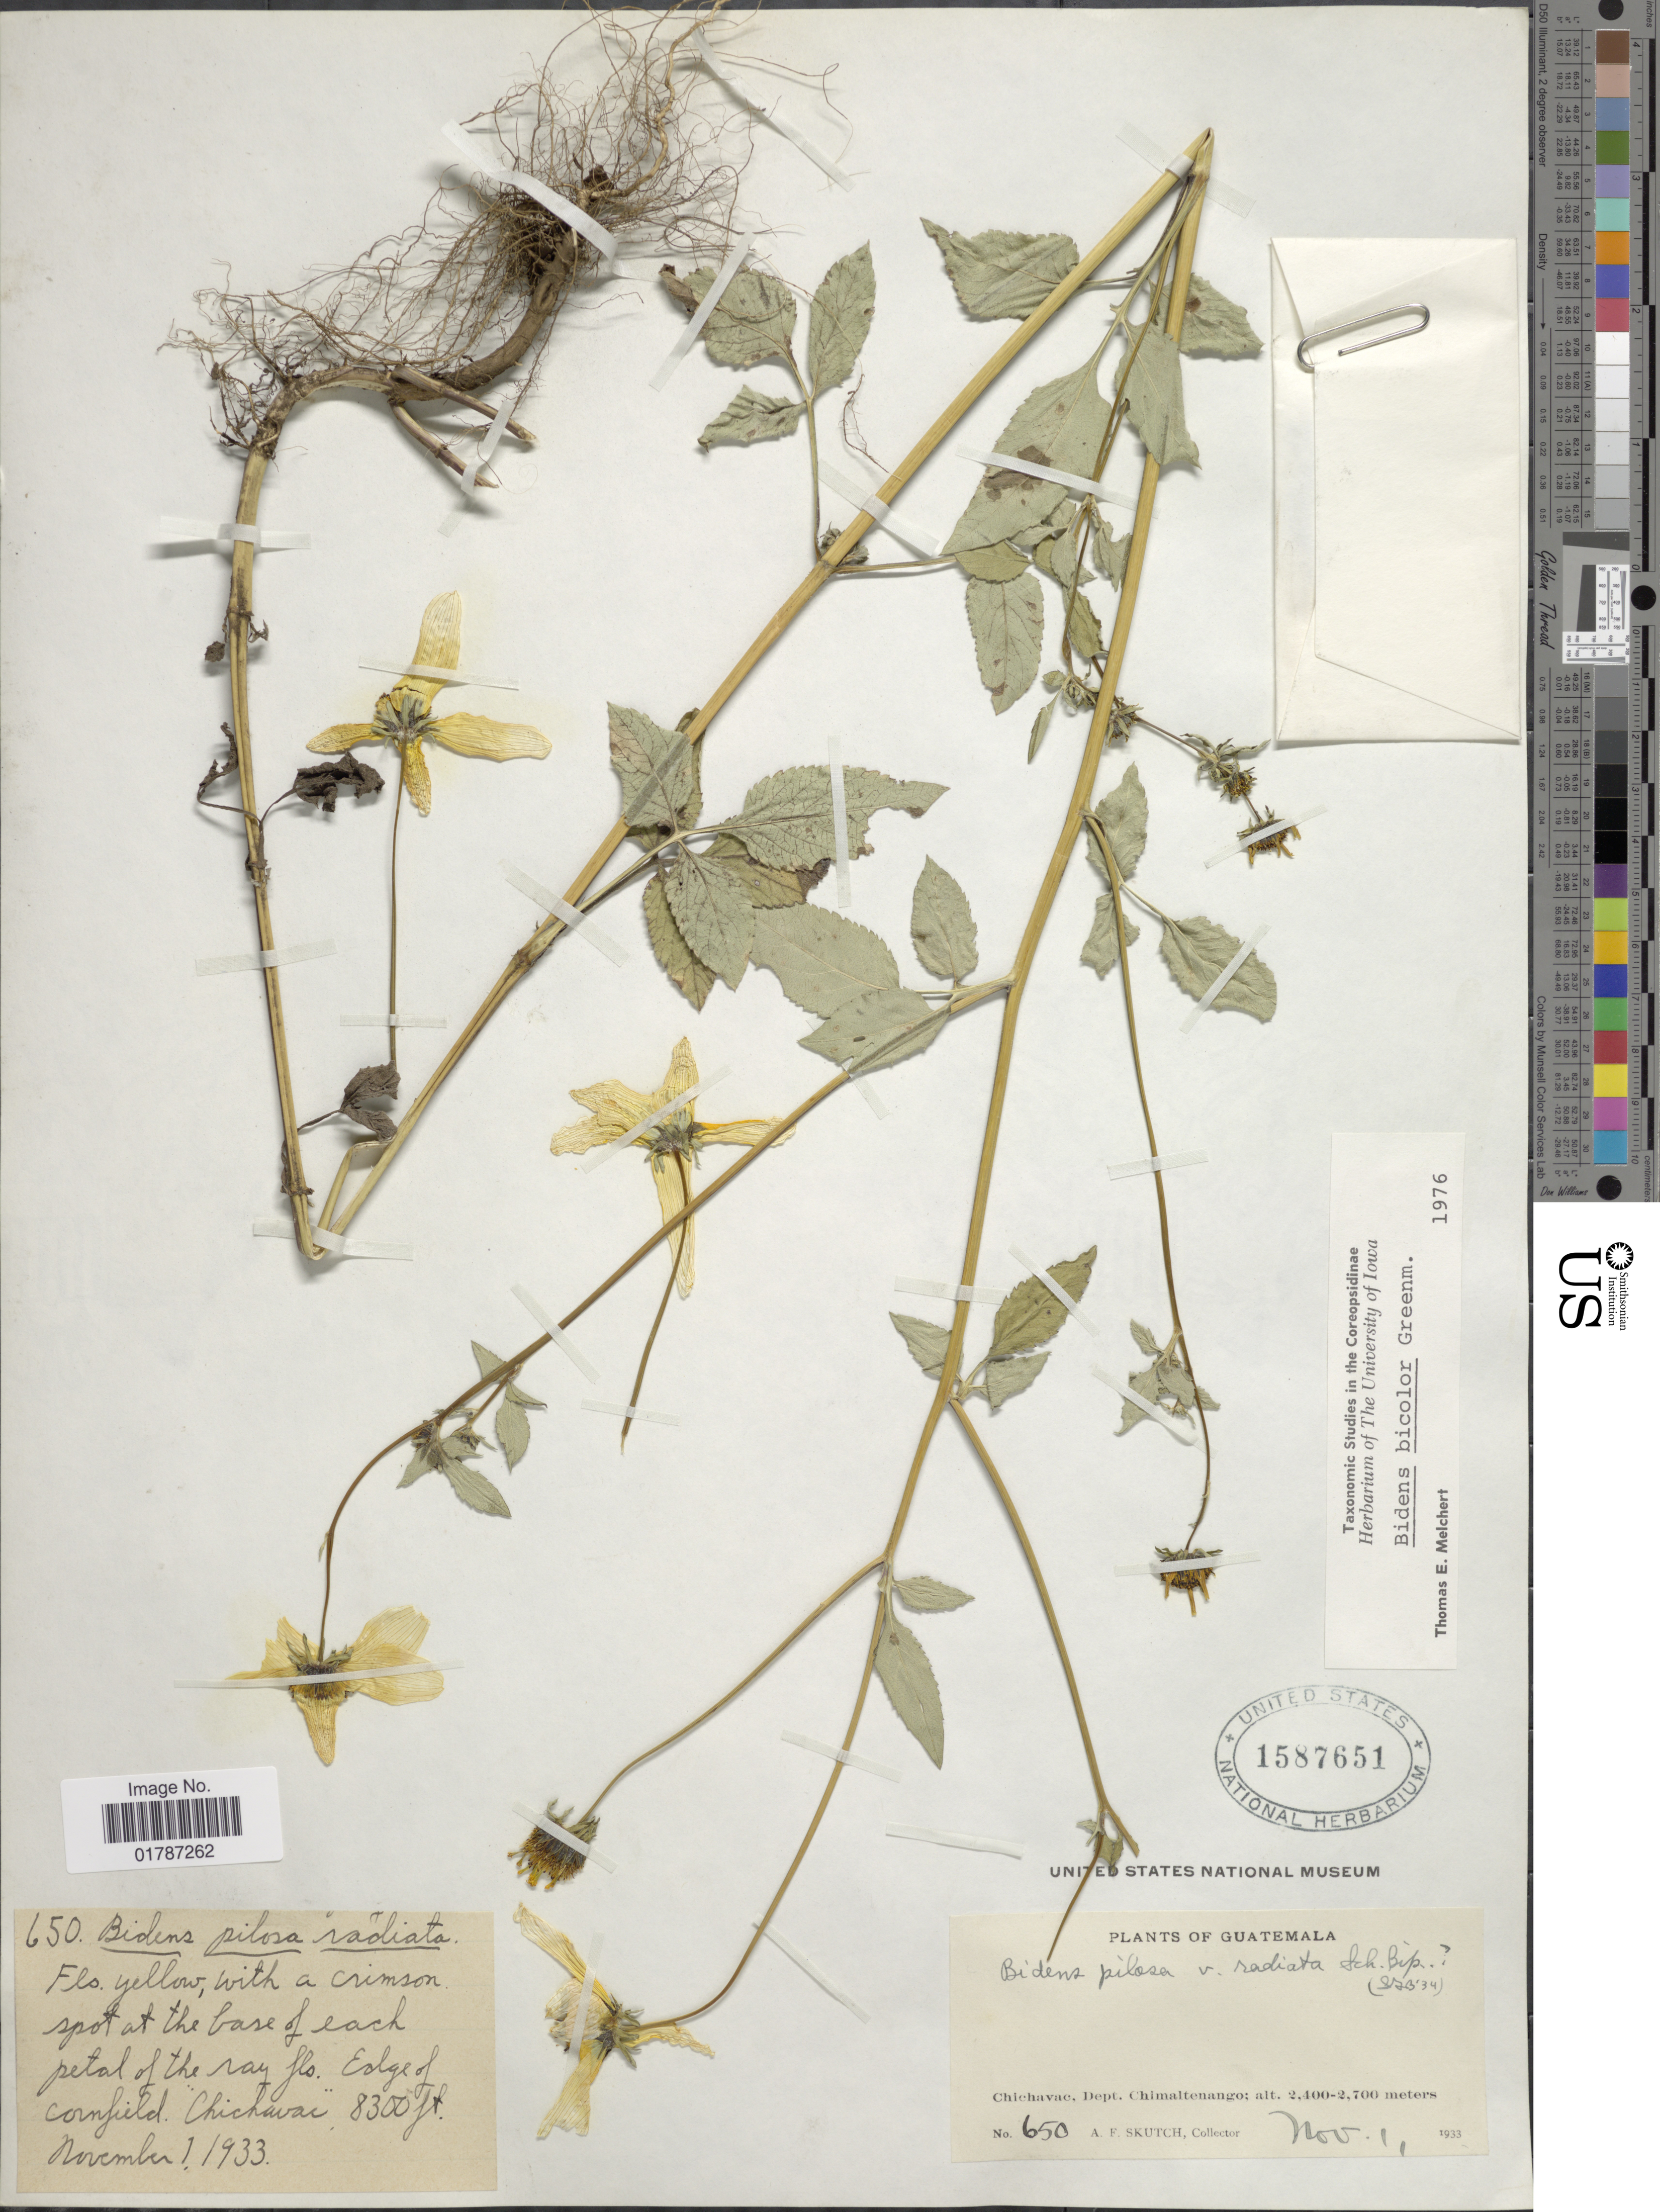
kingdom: Plantae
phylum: Tracheophyta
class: Magnoliopsida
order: Asterales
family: Asteraceae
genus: Bidens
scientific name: Bidens bicolor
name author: Greenm.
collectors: A. F. Skutch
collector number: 650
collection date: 1933-11-01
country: Guatemala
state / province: Chimaltenango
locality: Chichavac, Dept. Chimaltenango, Spot at the base of each oetal of the ray fls., edge of cornfield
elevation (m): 2530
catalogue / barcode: US 1587651